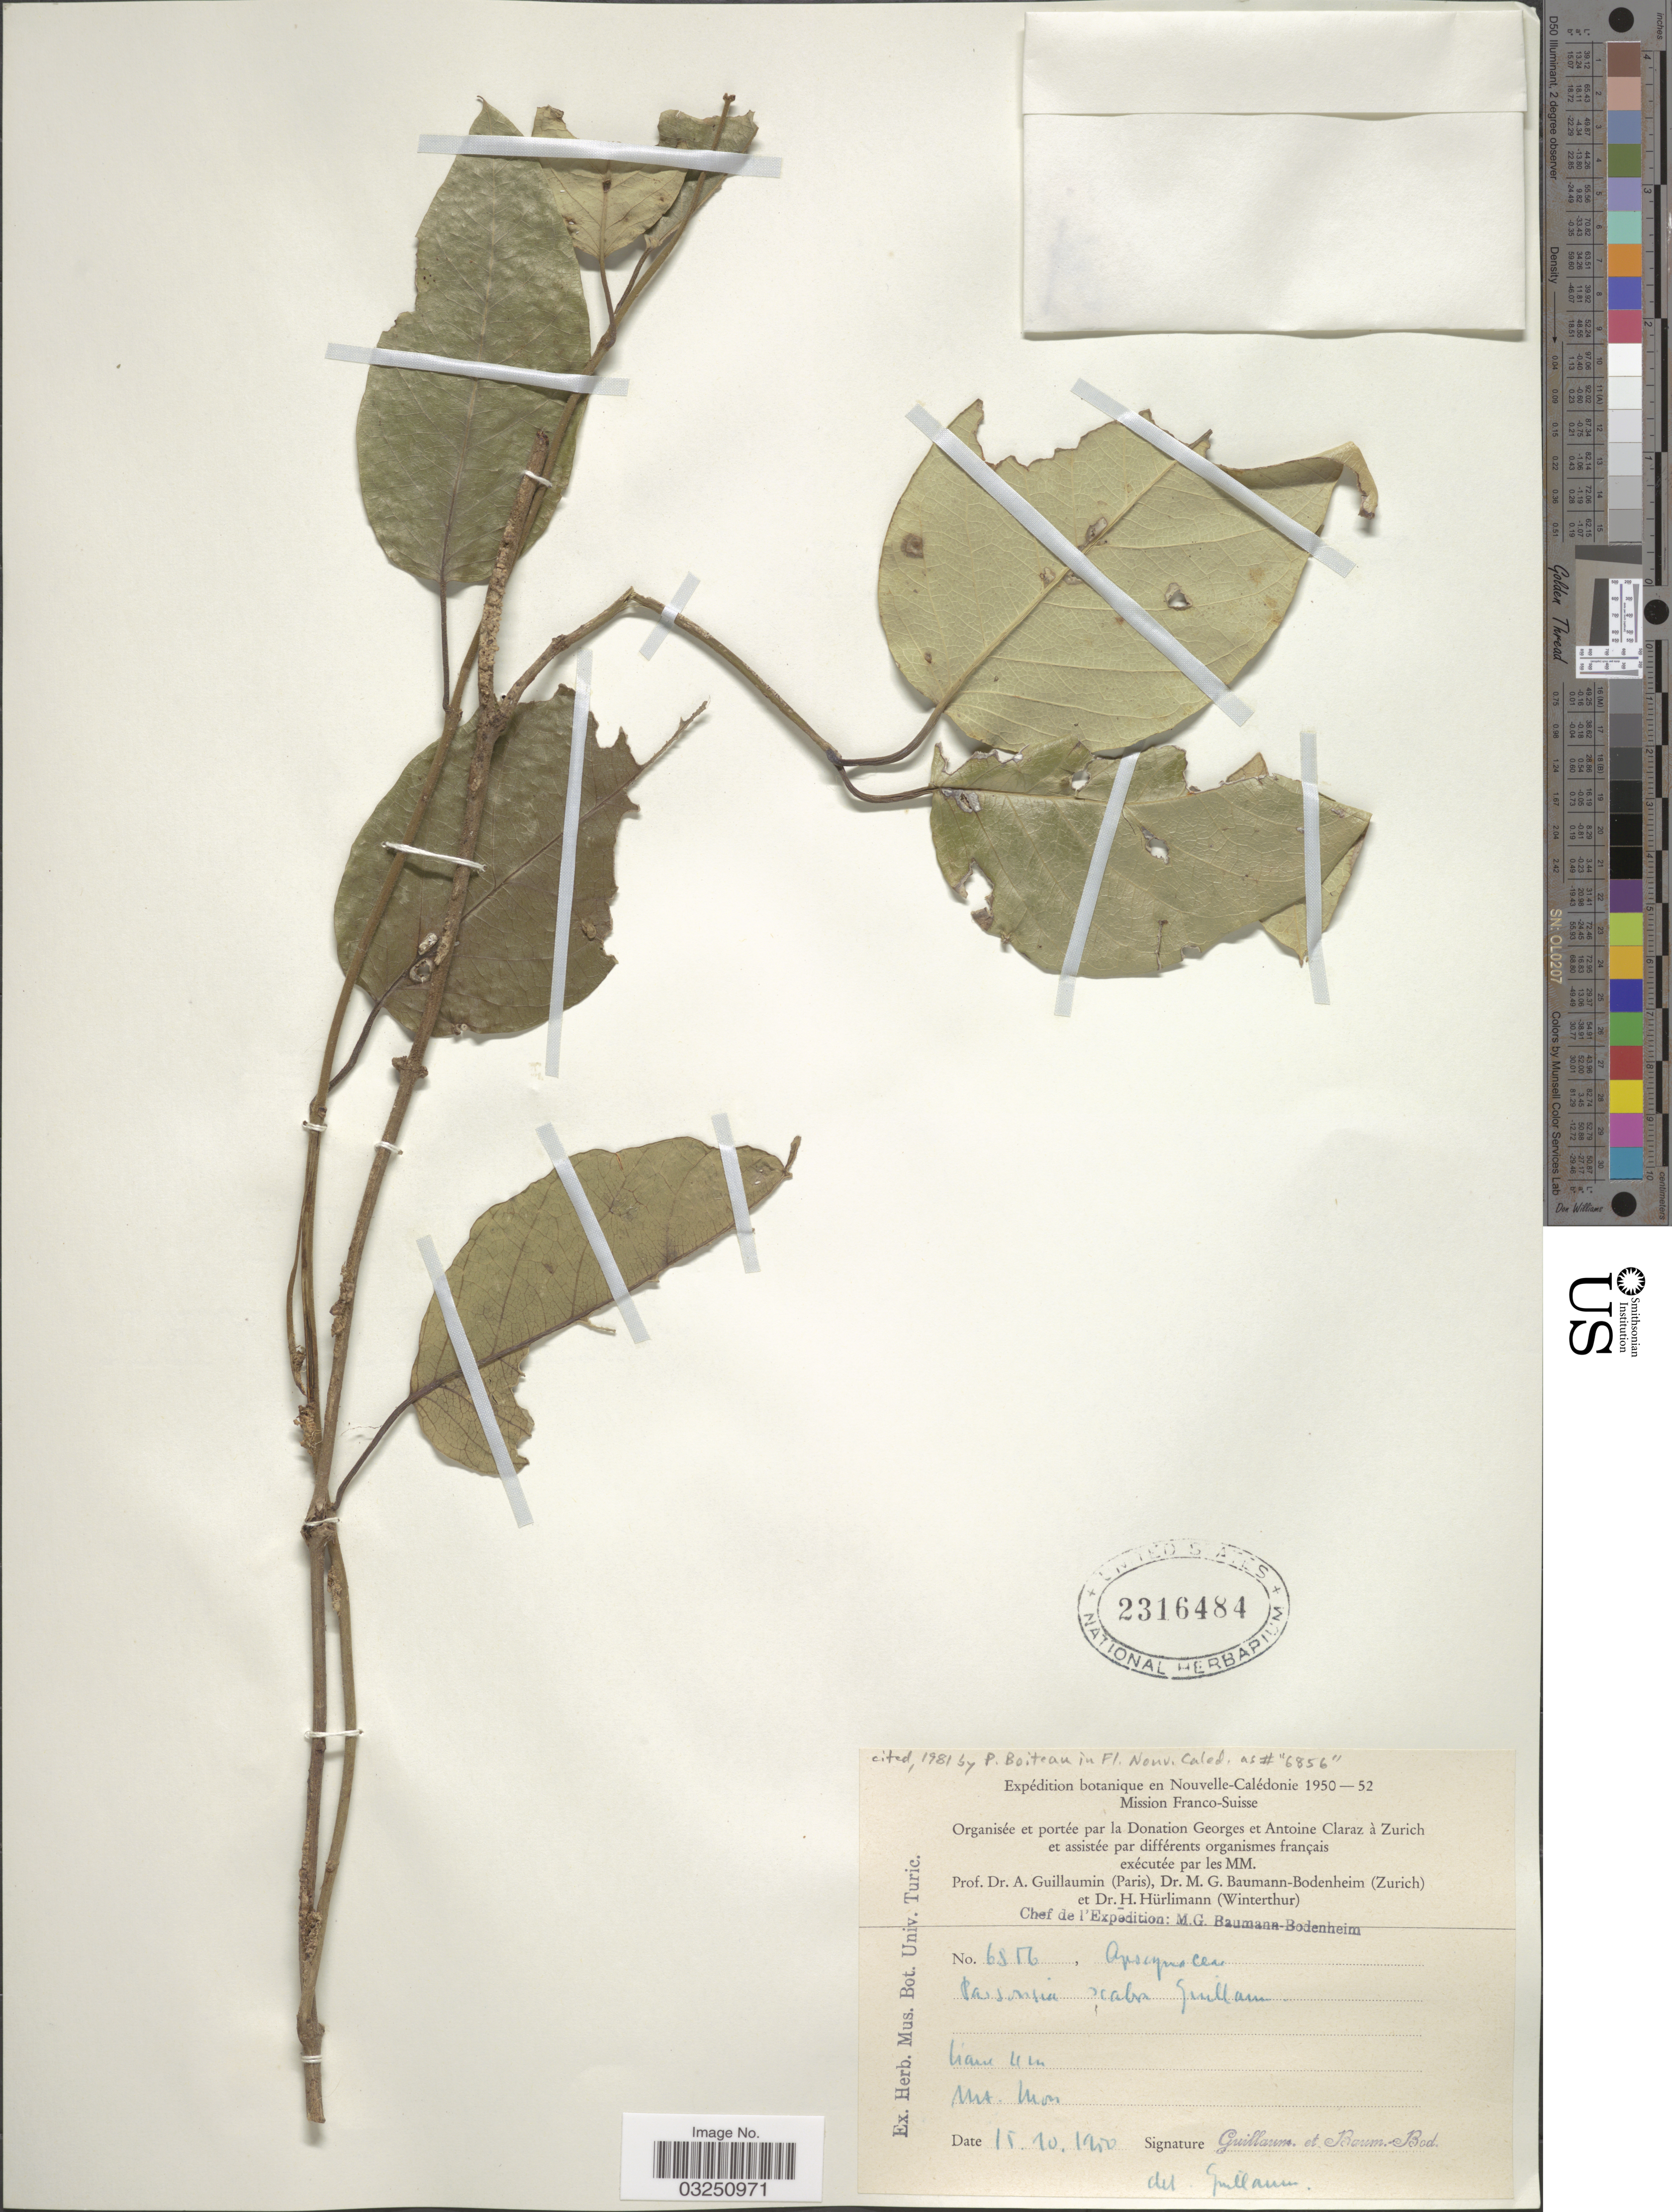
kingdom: Plantae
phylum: Tracheophyta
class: Magnoliopsida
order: Myrtales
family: Lythraceae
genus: Parsonsia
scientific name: Parsonsia scabra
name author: (Markgr.) Spreng.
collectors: A. Guillaumin & M. G. Baumann-Bodenheim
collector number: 6856*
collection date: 1950-10-15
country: New Caledonia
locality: Nouvelle-Calédonie. Mt. Mon [interpreted].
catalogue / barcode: US 2316484